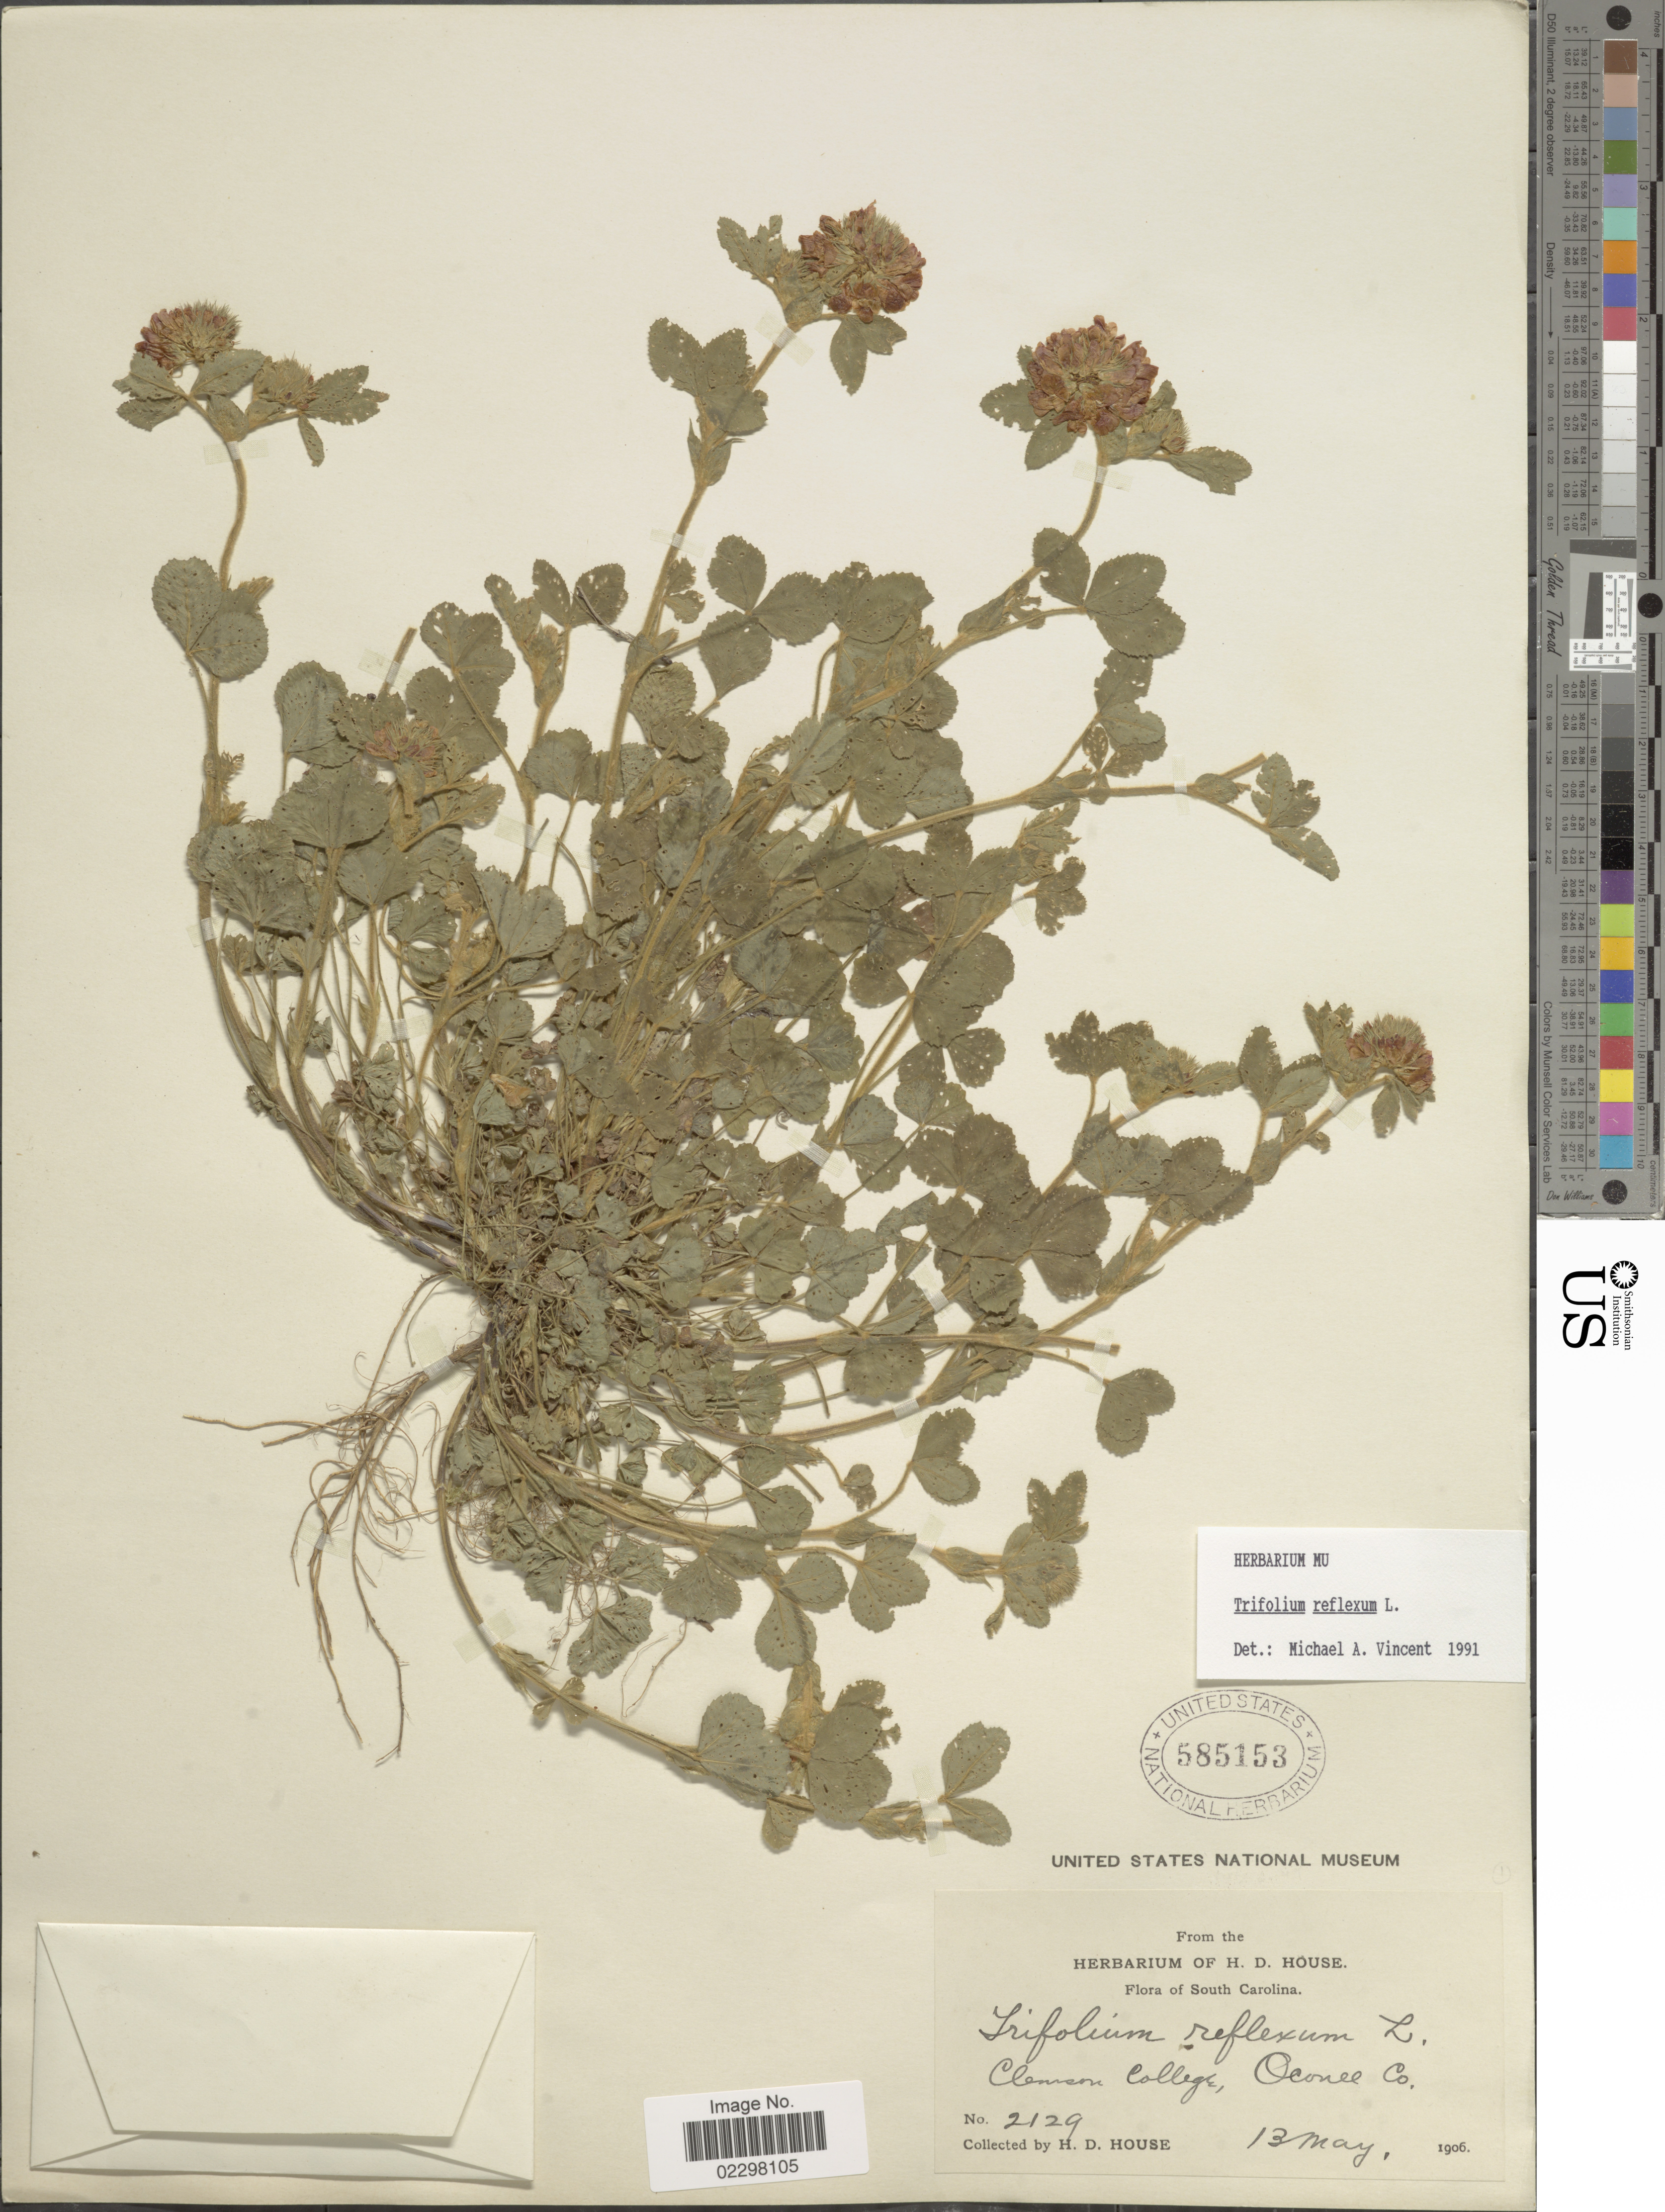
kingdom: Plantae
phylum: Tracheophyta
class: Magnoliopsida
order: Fabales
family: Fabaceae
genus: Trifolium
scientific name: Trifolium reflexum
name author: L.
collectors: H. D. House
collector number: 2129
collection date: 1906-05-13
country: United States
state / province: South Carolina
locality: Clemson College, Oconee Co.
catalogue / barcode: US 585153